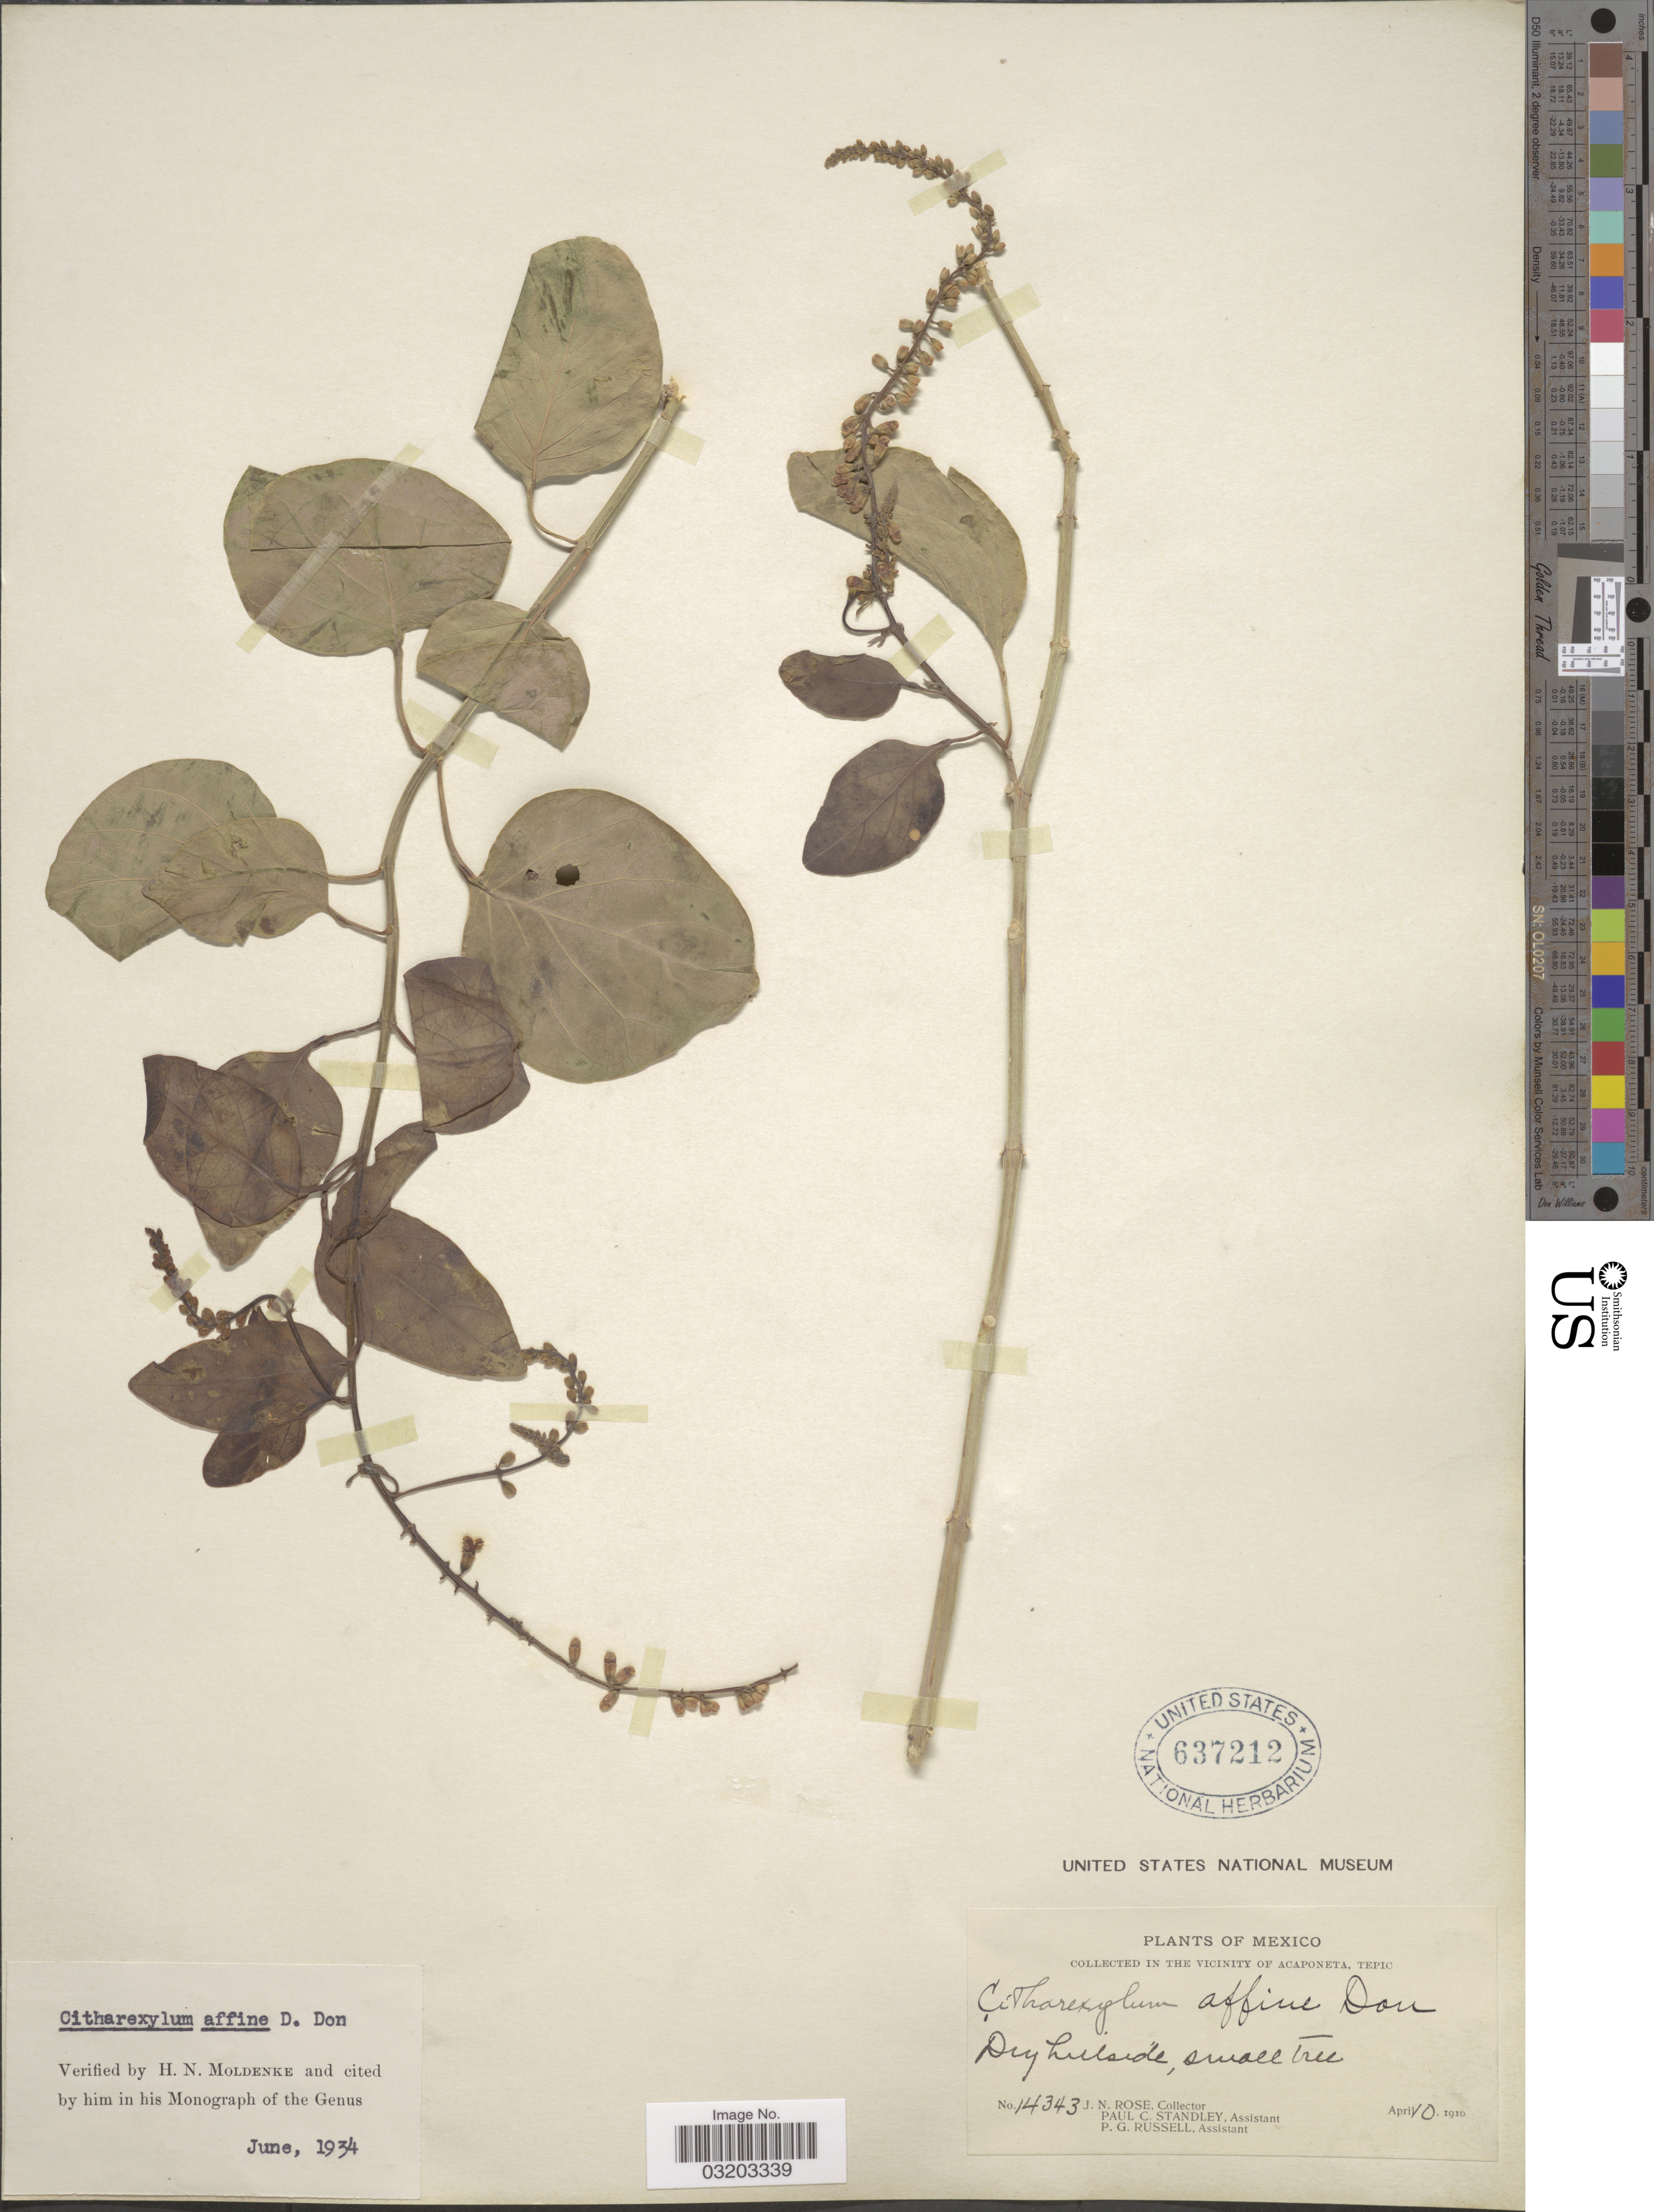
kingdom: Plantae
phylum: Tracheophyta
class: Magnoliopsida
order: Lamiales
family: Verbenaceae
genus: Citharexylum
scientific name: Citharexylum affine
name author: D. Don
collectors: J. N. Rose, P. C. Standley & P. G. Russell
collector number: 14343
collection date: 1910-04-10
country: Mexico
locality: The vicinity of Acaponeta, Tepic.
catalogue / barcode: US 637212